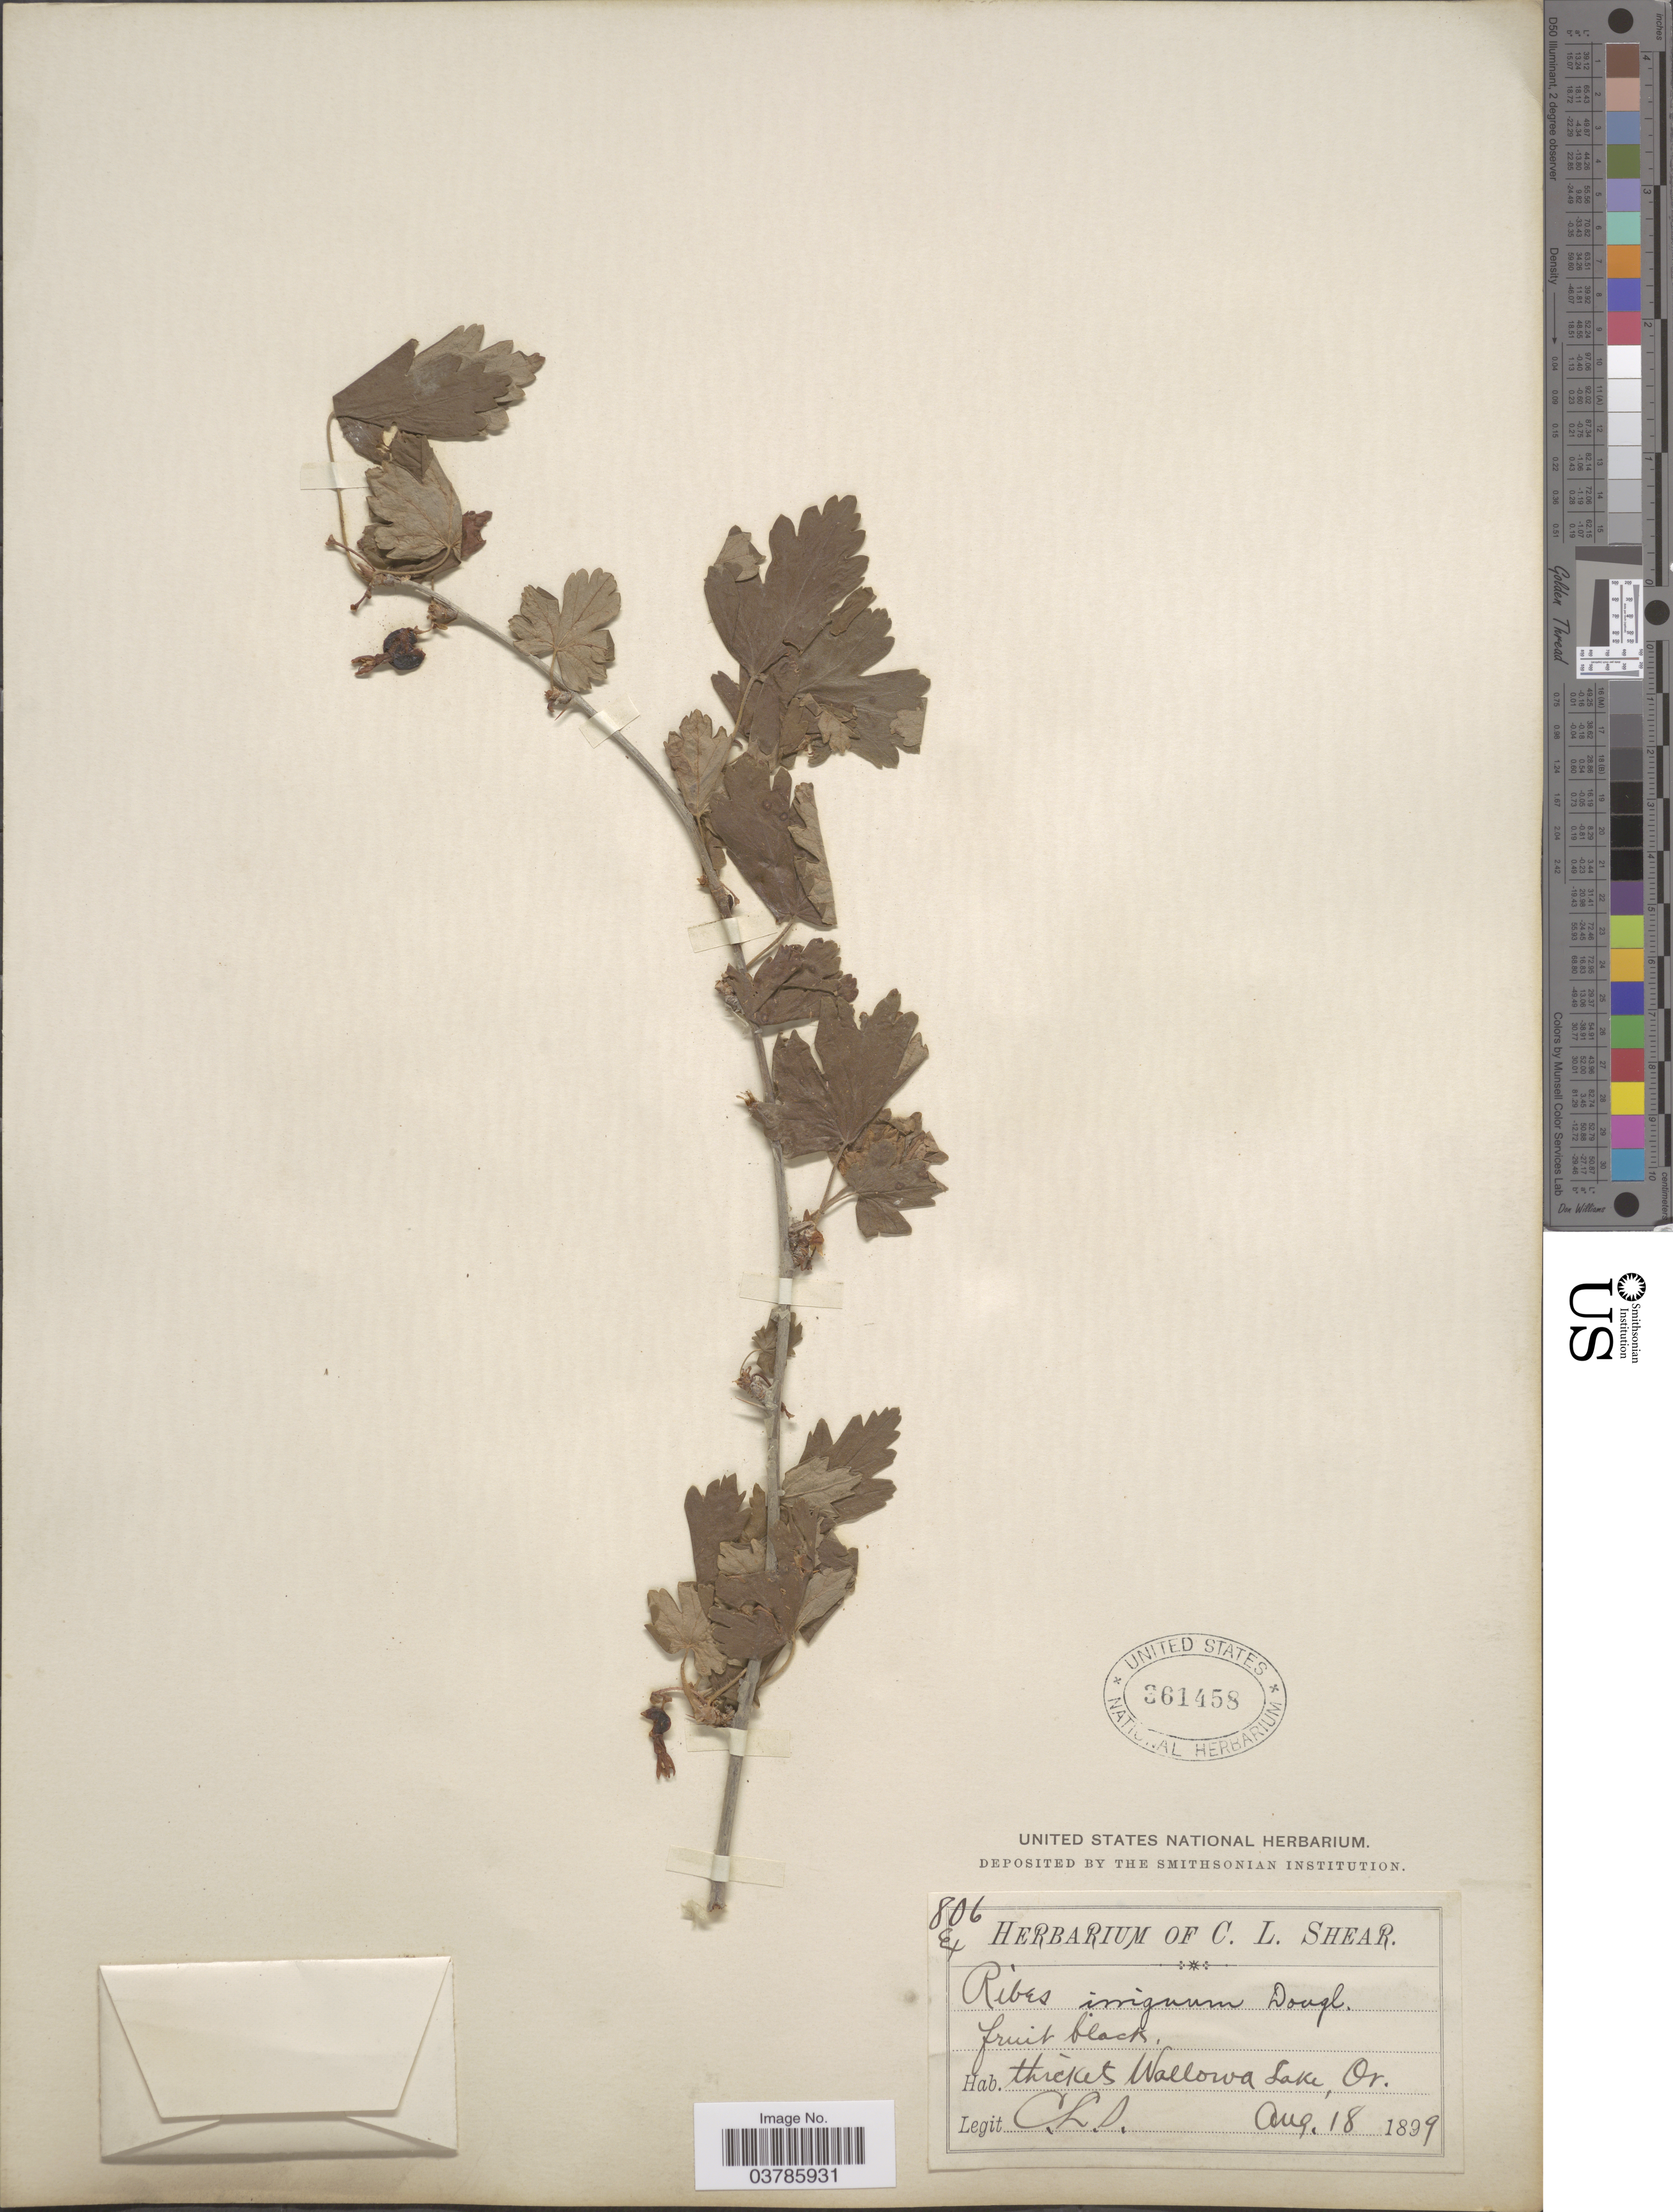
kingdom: Plantae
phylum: Tracheophyta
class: Magnoliopsida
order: Saxifragales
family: Grossulariaceae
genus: Ribes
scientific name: Ribes oxyacanthoides var. irriguum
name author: (Douglas) Jancz.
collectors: C. L. Shear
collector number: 806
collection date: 1899-08-18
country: United States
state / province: Oregon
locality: Thickets Wallowa Lake.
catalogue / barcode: US 361458